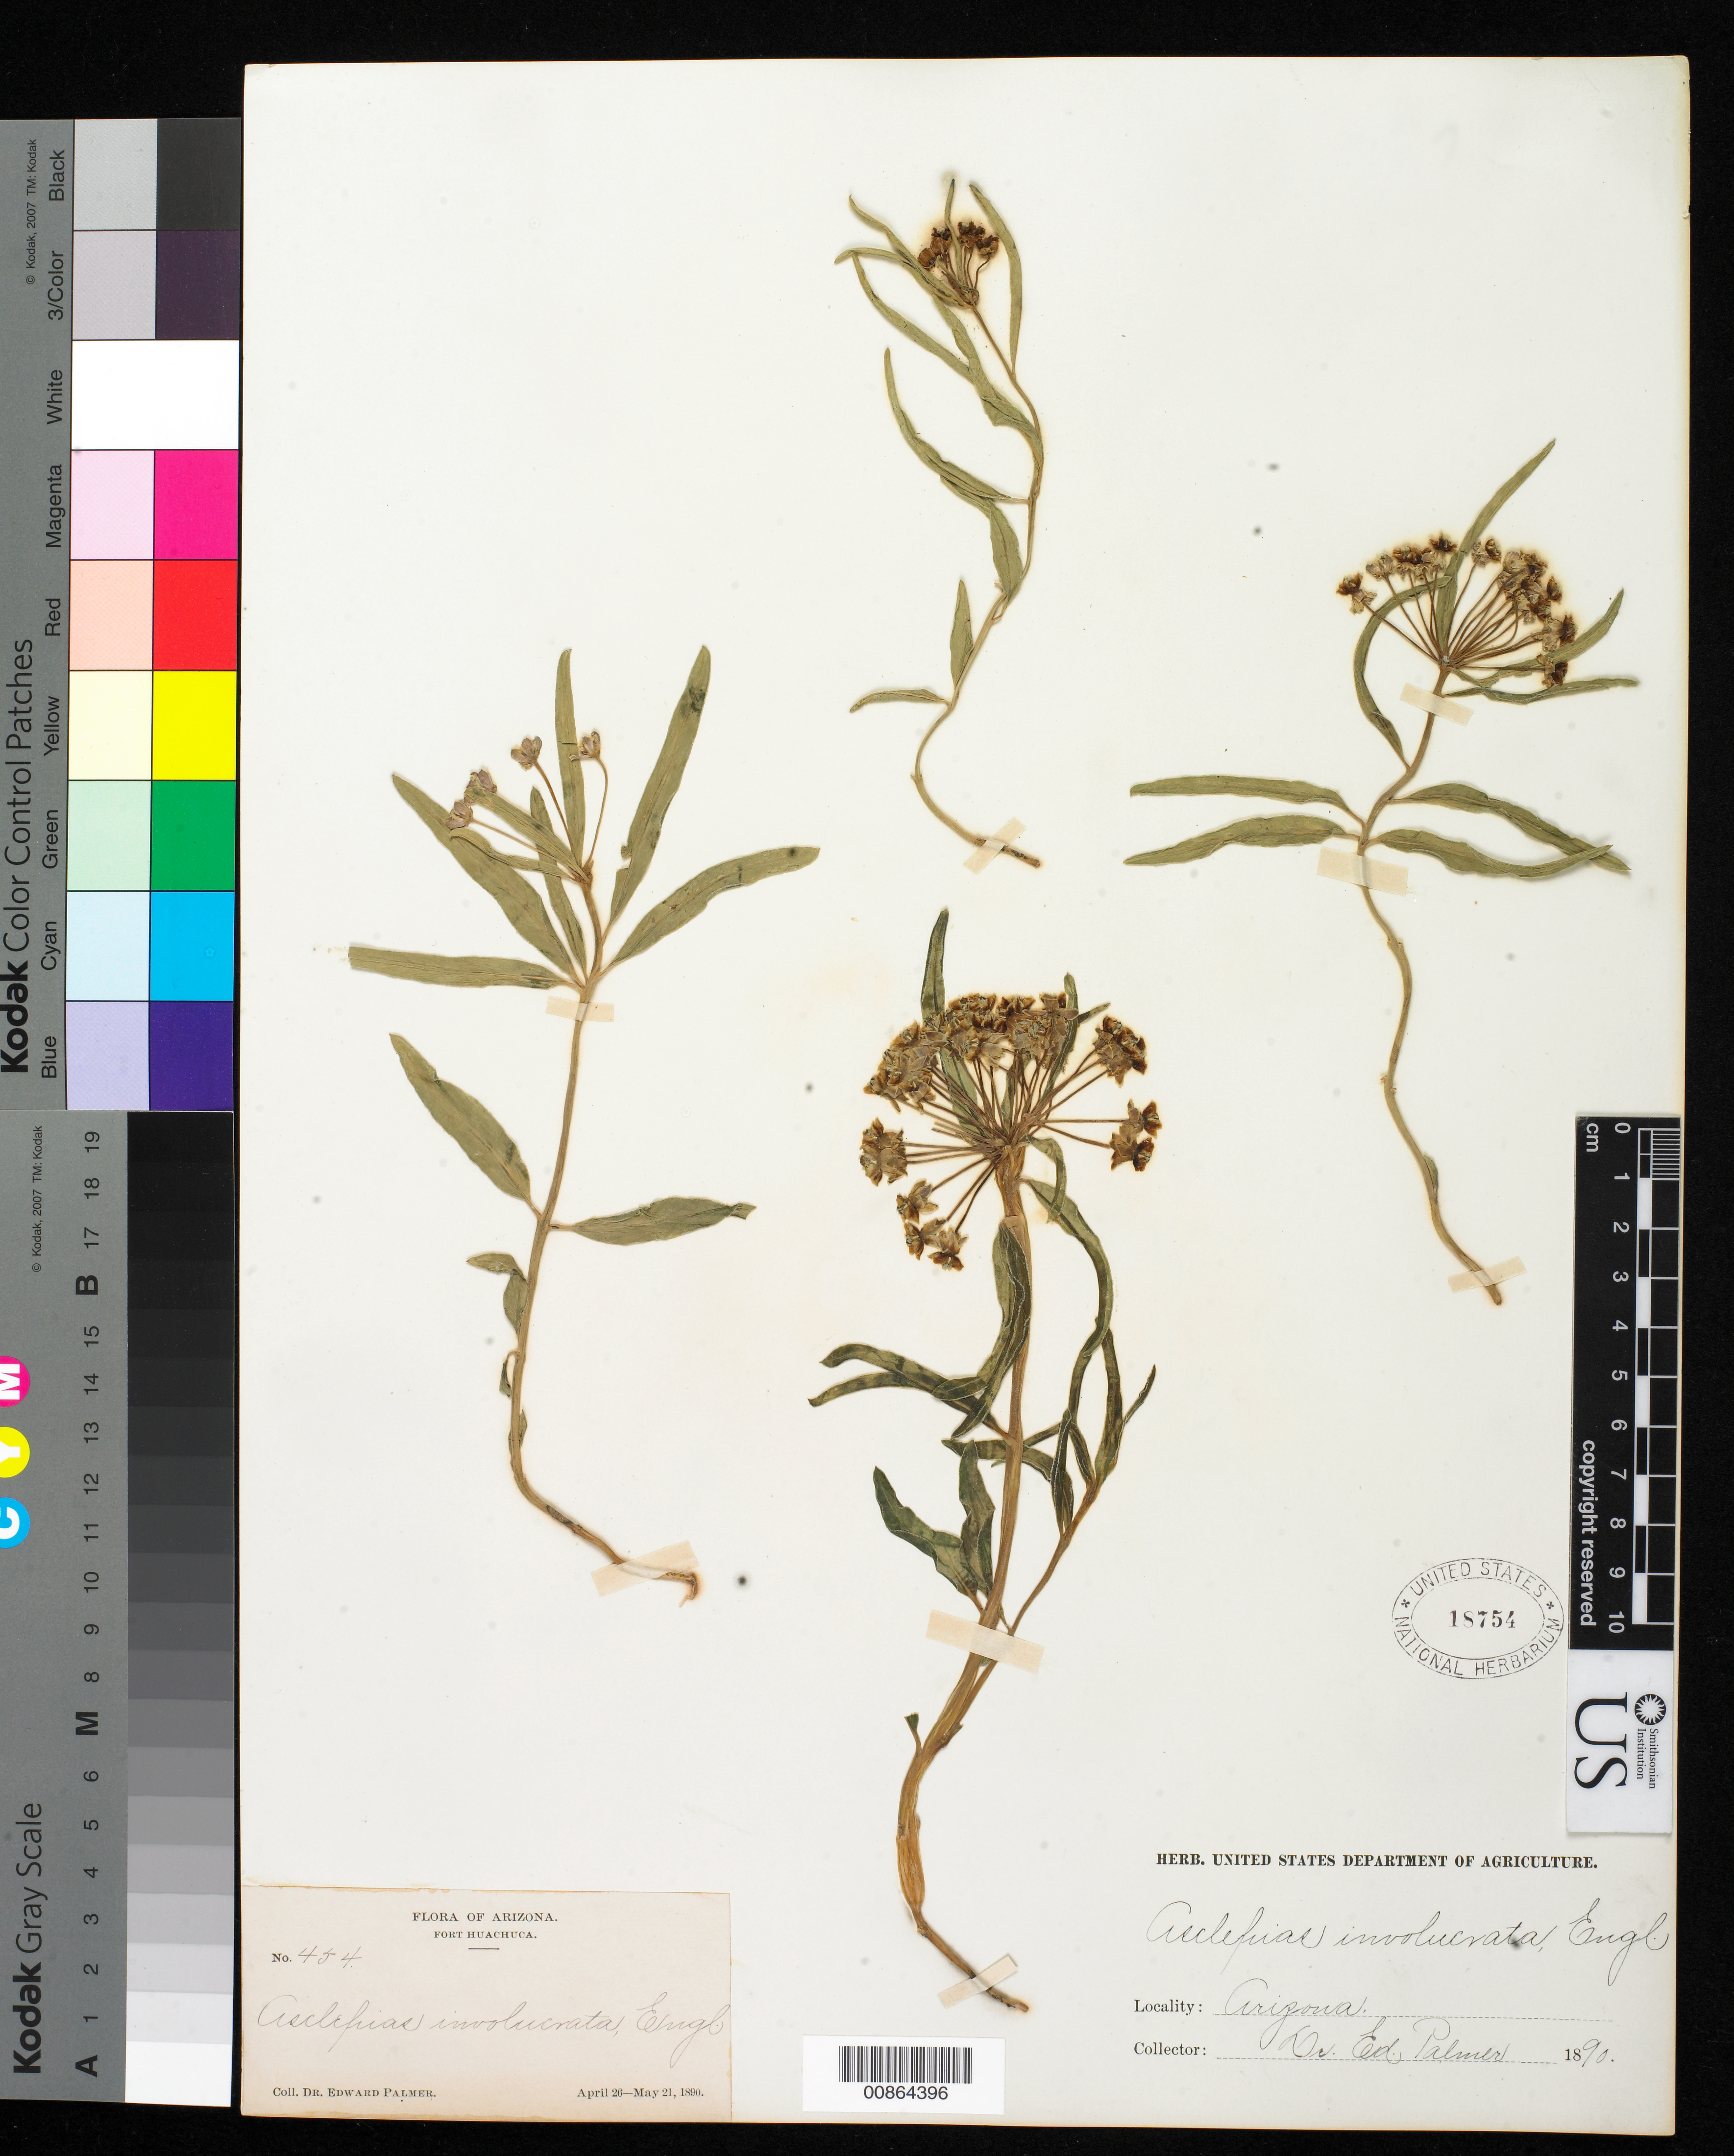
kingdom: Plantae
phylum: Tracheophyta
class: Magnoliopsida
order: Gentianales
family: Apocynaceae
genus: Asclepias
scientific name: Asclepias involucrata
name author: Engelm. ex Torr.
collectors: E. Palmer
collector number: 454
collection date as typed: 26 Apr 1890 to 21 May 1890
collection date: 1890-04-26/1890-05-21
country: United States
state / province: Arizona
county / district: Cochise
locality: Fort Huachuca.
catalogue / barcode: US 18754